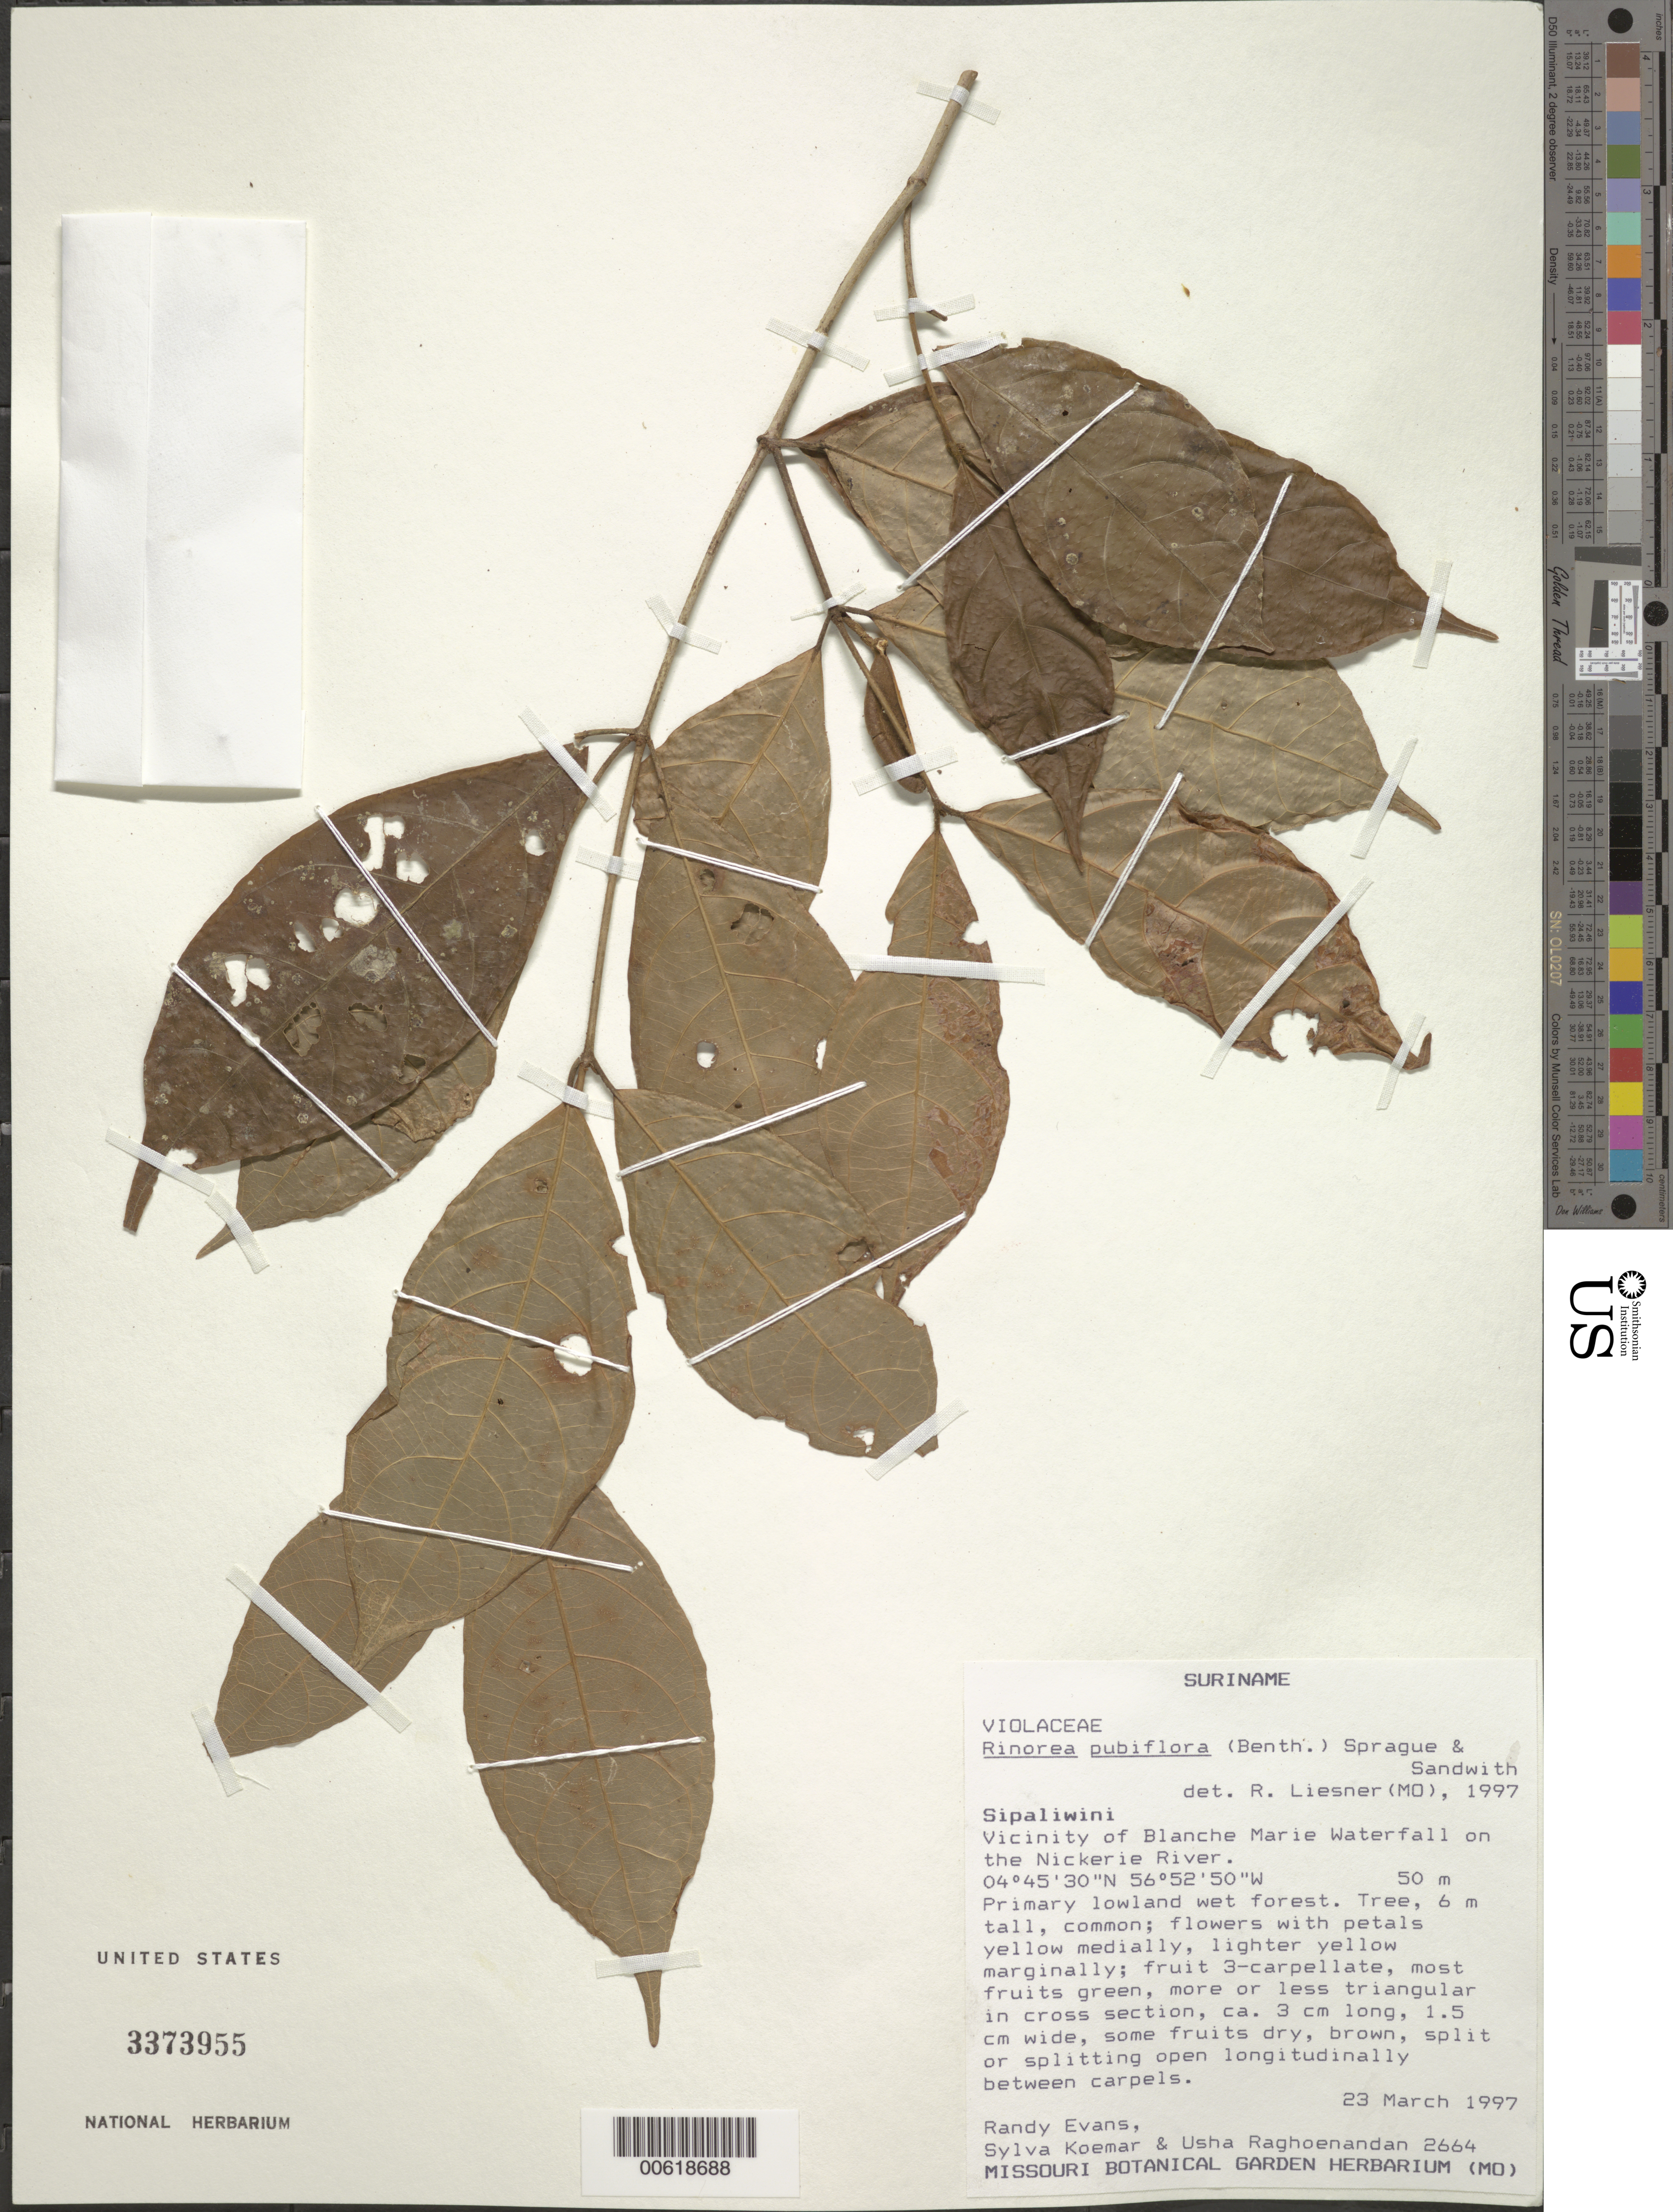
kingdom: Plantae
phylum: Tracheophyta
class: Magnoliopsida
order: Malpighiales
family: Violaceae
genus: Rinorea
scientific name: Rinorea pubiflora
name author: (Benth.) Sprague & Sandwith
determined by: Liesner, R. L.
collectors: R. Evans, S. Koemar & U. Raghoenandan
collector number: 2664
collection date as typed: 23-Mar-97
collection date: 1997-03-23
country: Suriname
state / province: Sipaliwini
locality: Blanche Marie Waterfall, vic., on Nickerie R.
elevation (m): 50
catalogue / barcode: US 3373955